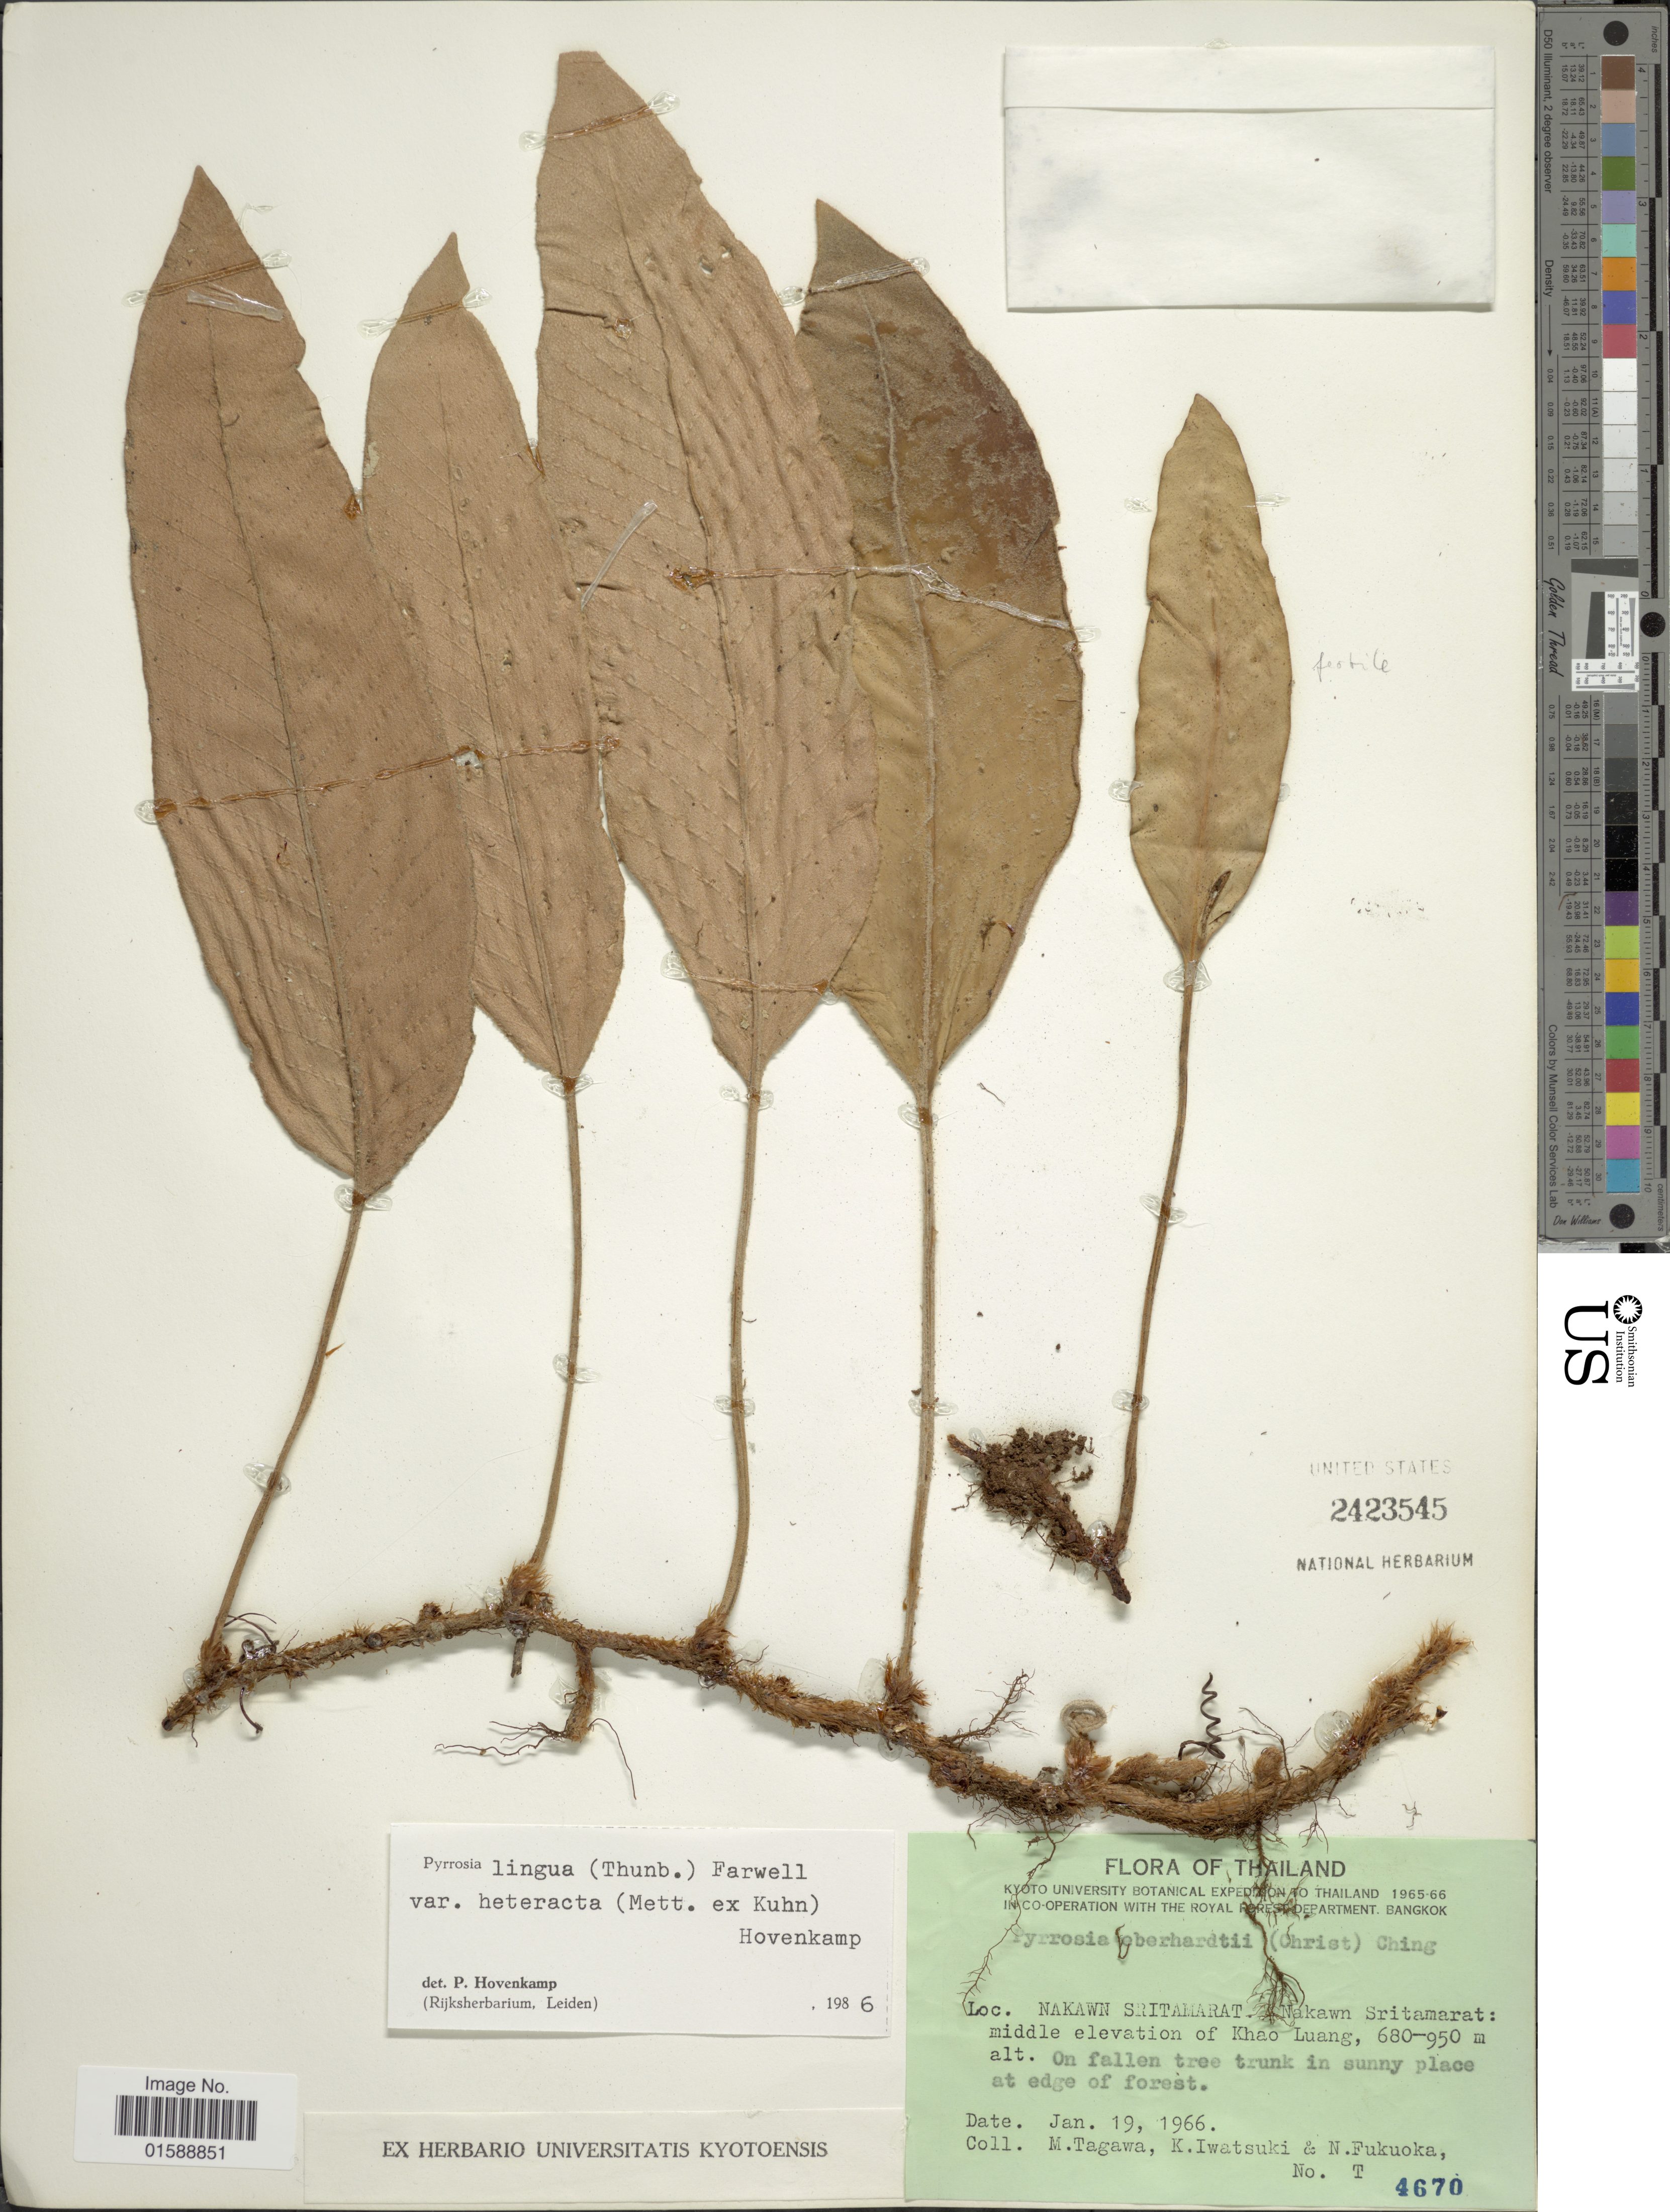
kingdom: Plantae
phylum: Tracheophyta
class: Polypodiopsida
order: Polypodiales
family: Polypodiaceae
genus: Pyrrosia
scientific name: Pyrrosia heteractis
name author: (Mett. ex Kuhn) Ching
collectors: M. Tagawa, K. Iwatsuki & N. Fukuoka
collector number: T4670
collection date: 1966-01-19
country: Thailand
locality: Nakawn Sritamarat. Nakawn Sritamarat: middle elevation of Khao Luang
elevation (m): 680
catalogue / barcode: US 2423545